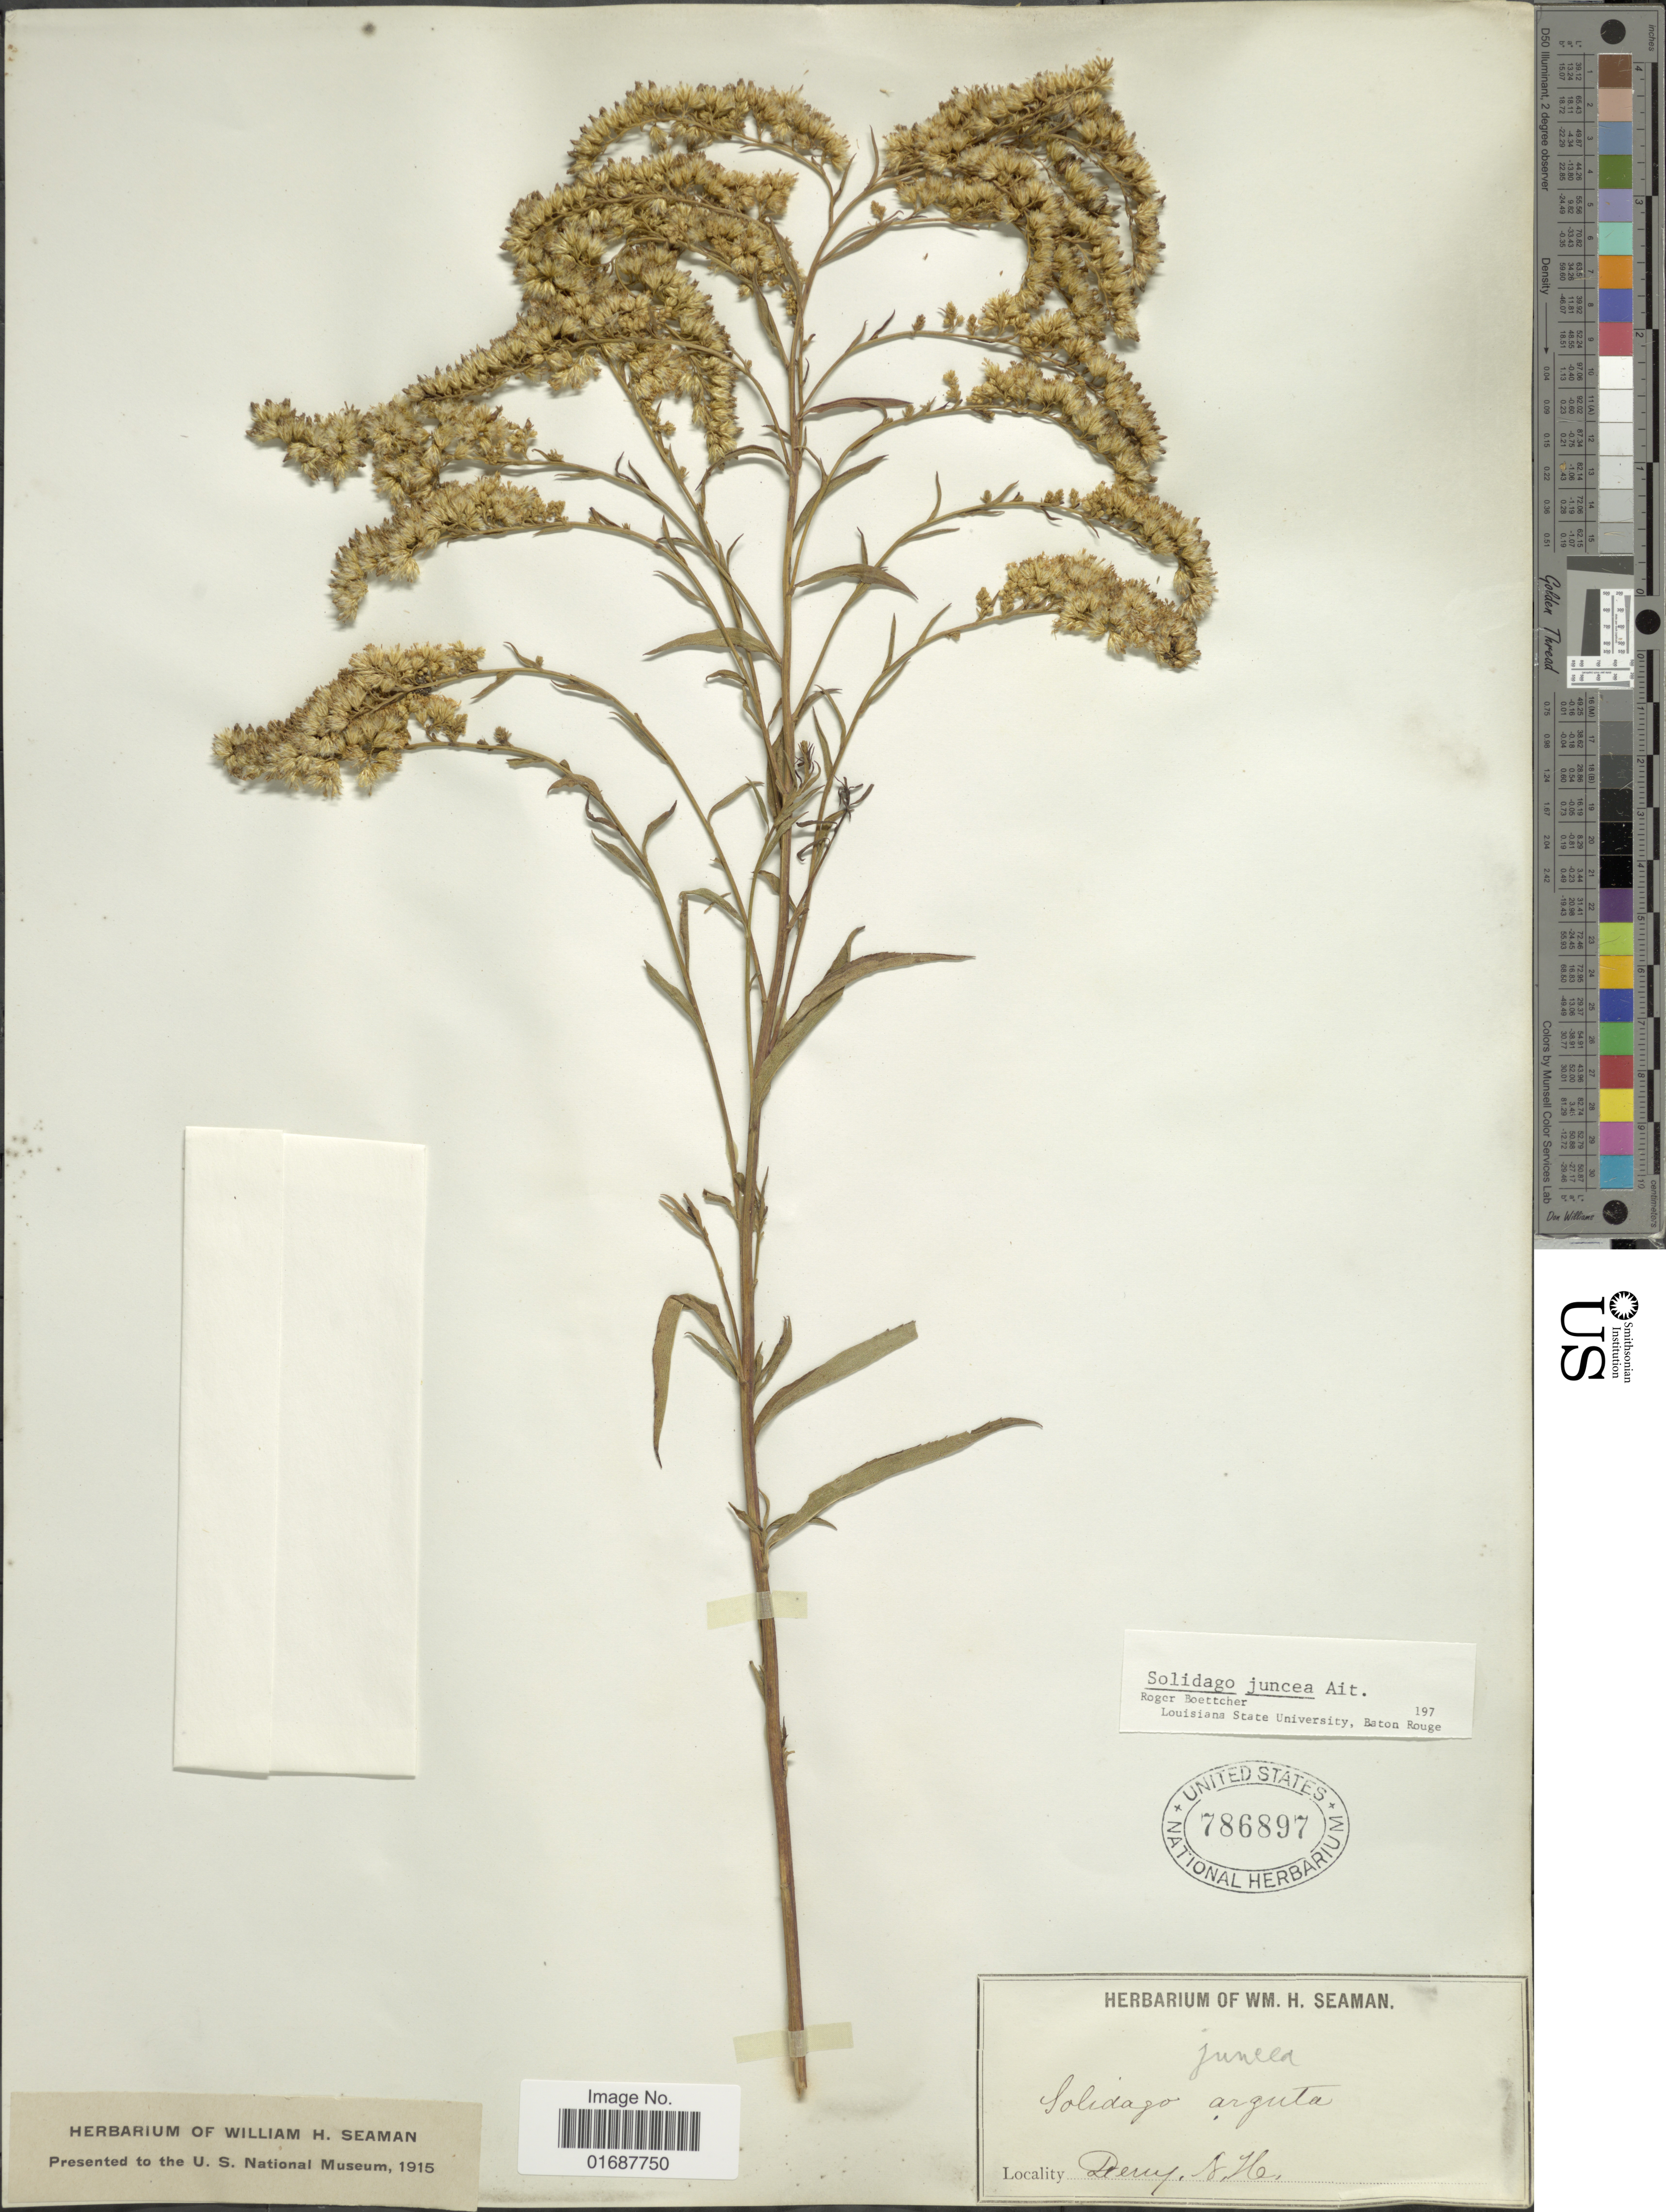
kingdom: Plantae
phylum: Tracheophyta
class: Magnoliopsida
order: Asterales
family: Asteraceae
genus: Solidago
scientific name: Solidago juncea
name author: Aiton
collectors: ex herb. Seaman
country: United States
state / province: New Hampshire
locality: Derry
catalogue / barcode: US 786897